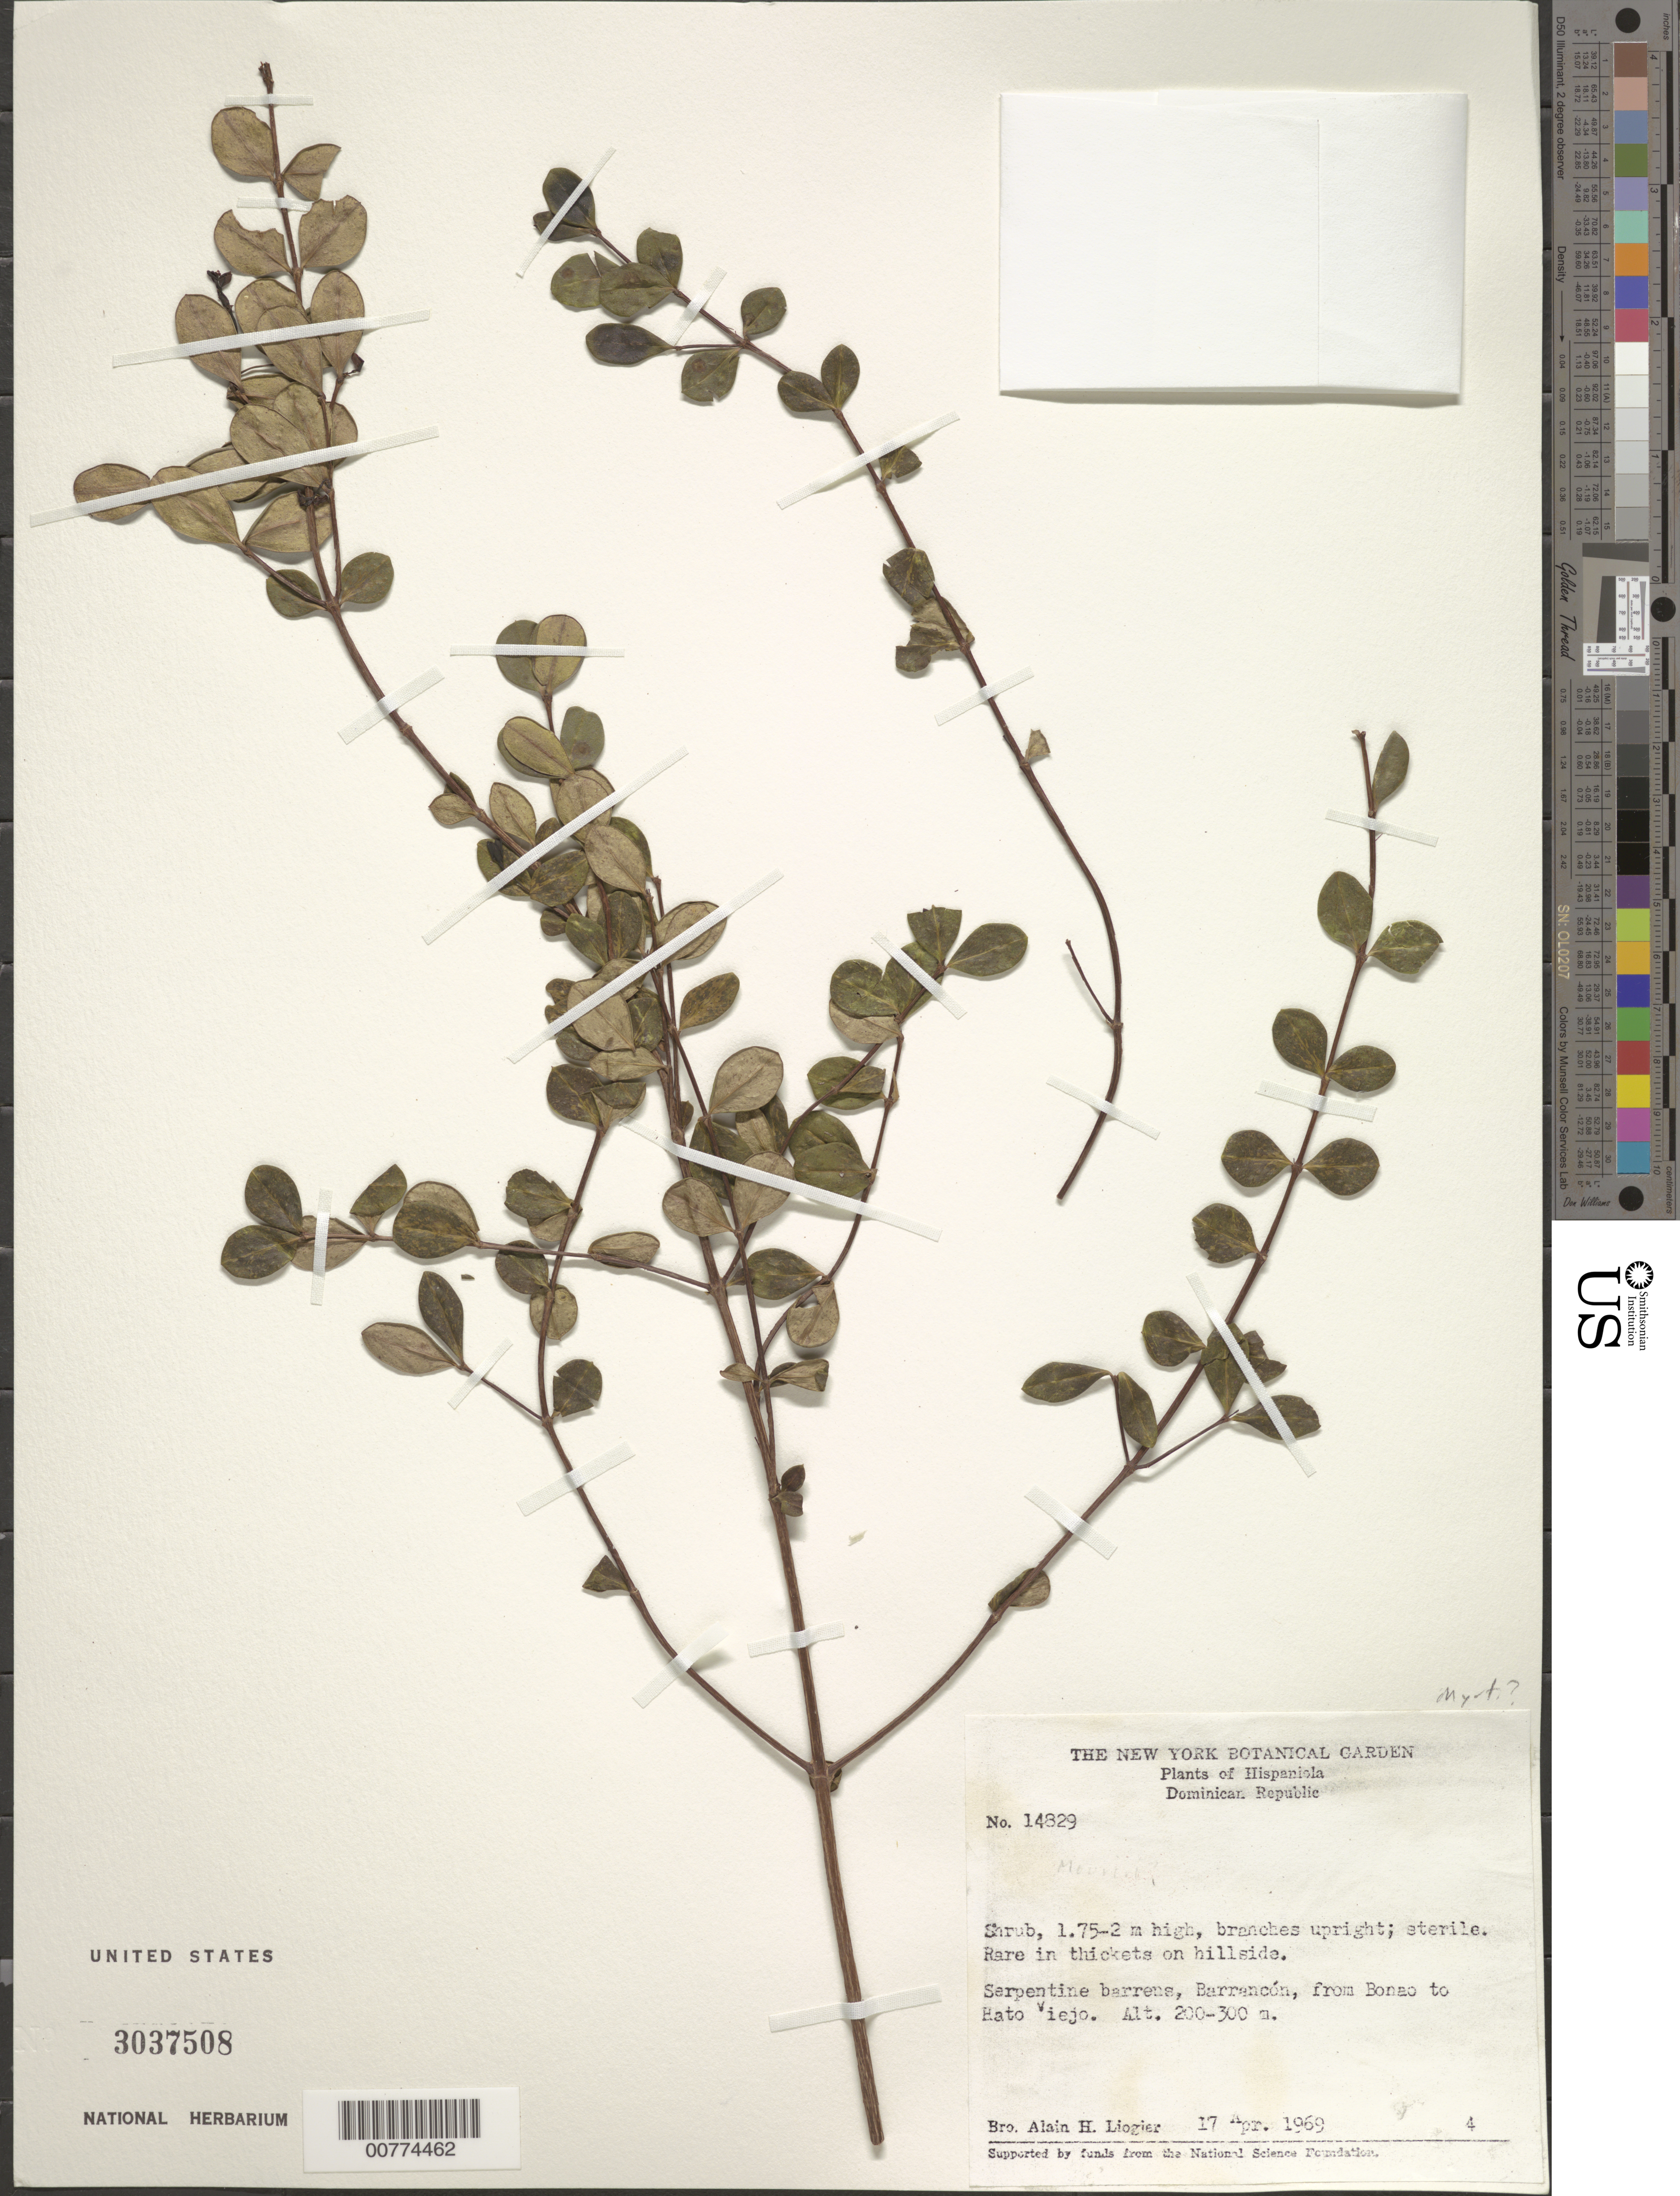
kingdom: Plantae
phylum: Tracheophyta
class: Magnoliopsida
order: Myrtales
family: Myrtaceae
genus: Calyptranthes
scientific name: Calyptranthes sp.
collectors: A. H. Liogier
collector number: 14829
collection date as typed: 17 Apr 1969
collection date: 1969-04-17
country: Dominican Republic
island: Hispaniola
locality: Barrancón, from Bonao to Hato Viejo.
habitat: Serpentine barrens.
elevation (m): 200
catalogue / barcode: US 3037508